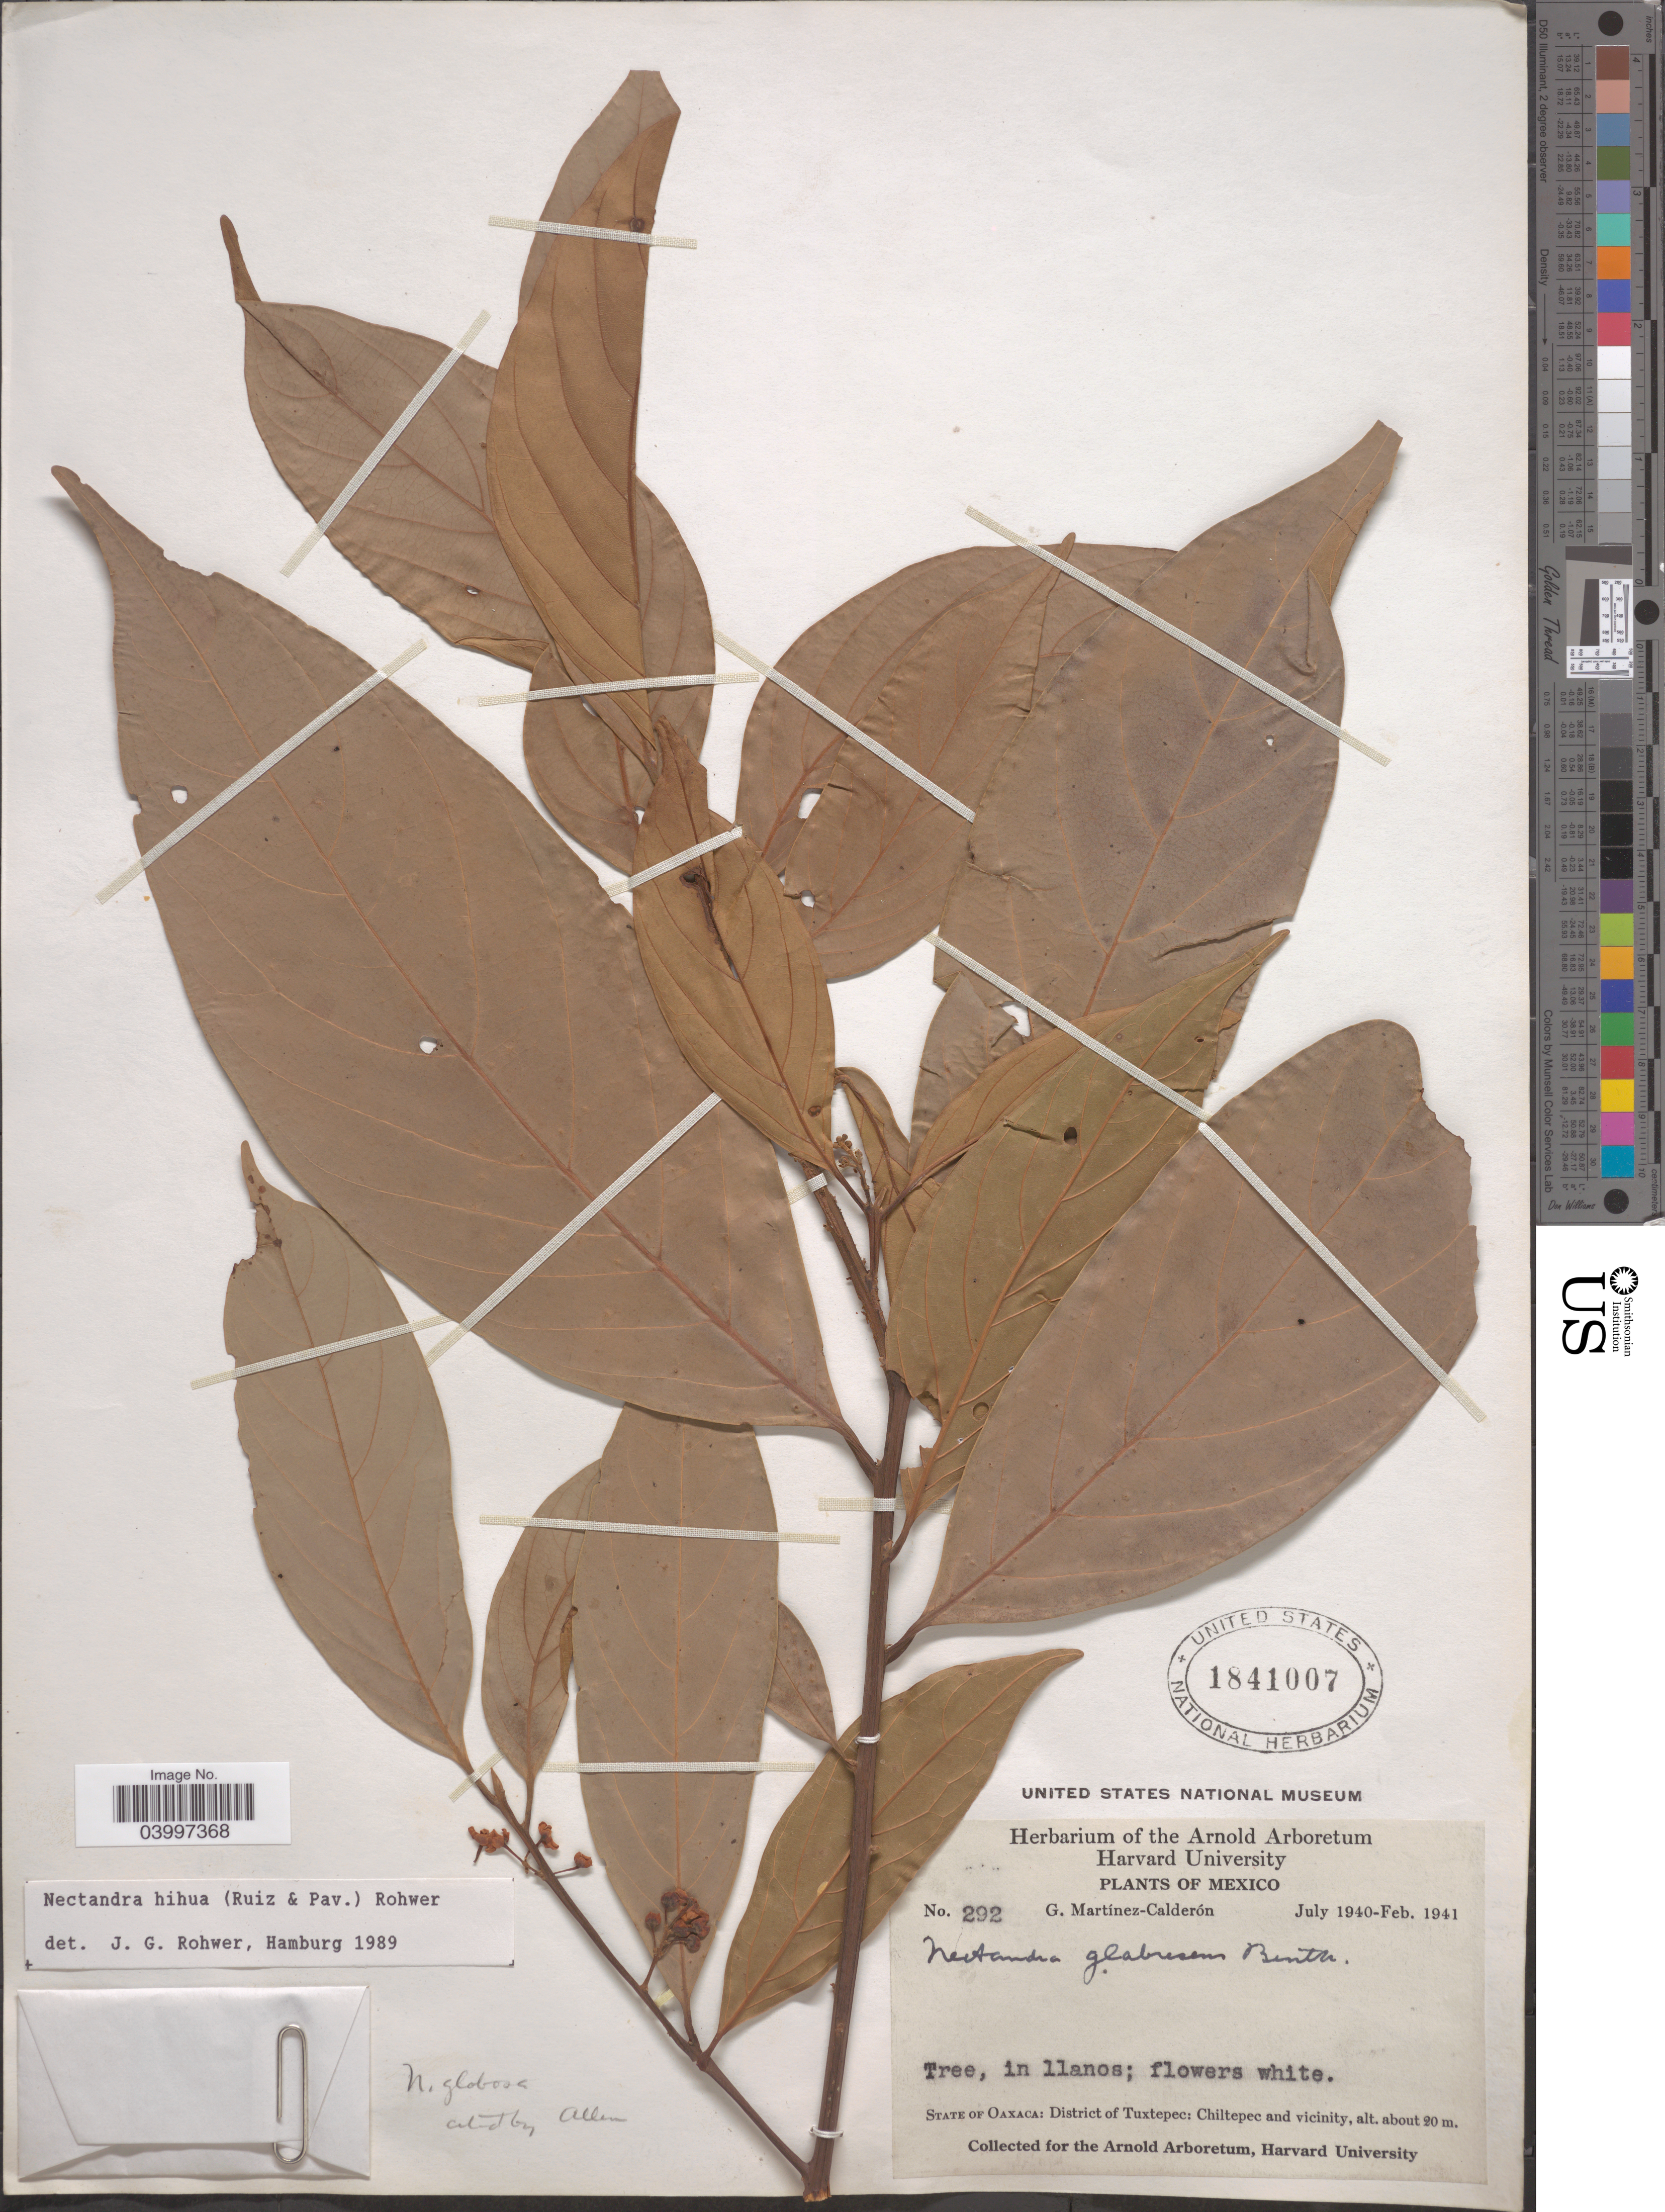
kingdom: Plantae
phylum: Tracheophyta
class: Magnoliopsida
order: Laurales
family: Lauraceae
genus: Nectandra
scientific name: Nectandra hihua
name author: (Ruiz & Pav.) Rohwer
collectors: G. Martínez Calderón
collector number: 292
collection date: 1940-07/1941-02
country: Mexico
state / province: Oaxaca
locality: District of Tuxtepec: Chiltepec and vicinity.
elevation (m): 20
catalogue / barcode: US 1841007